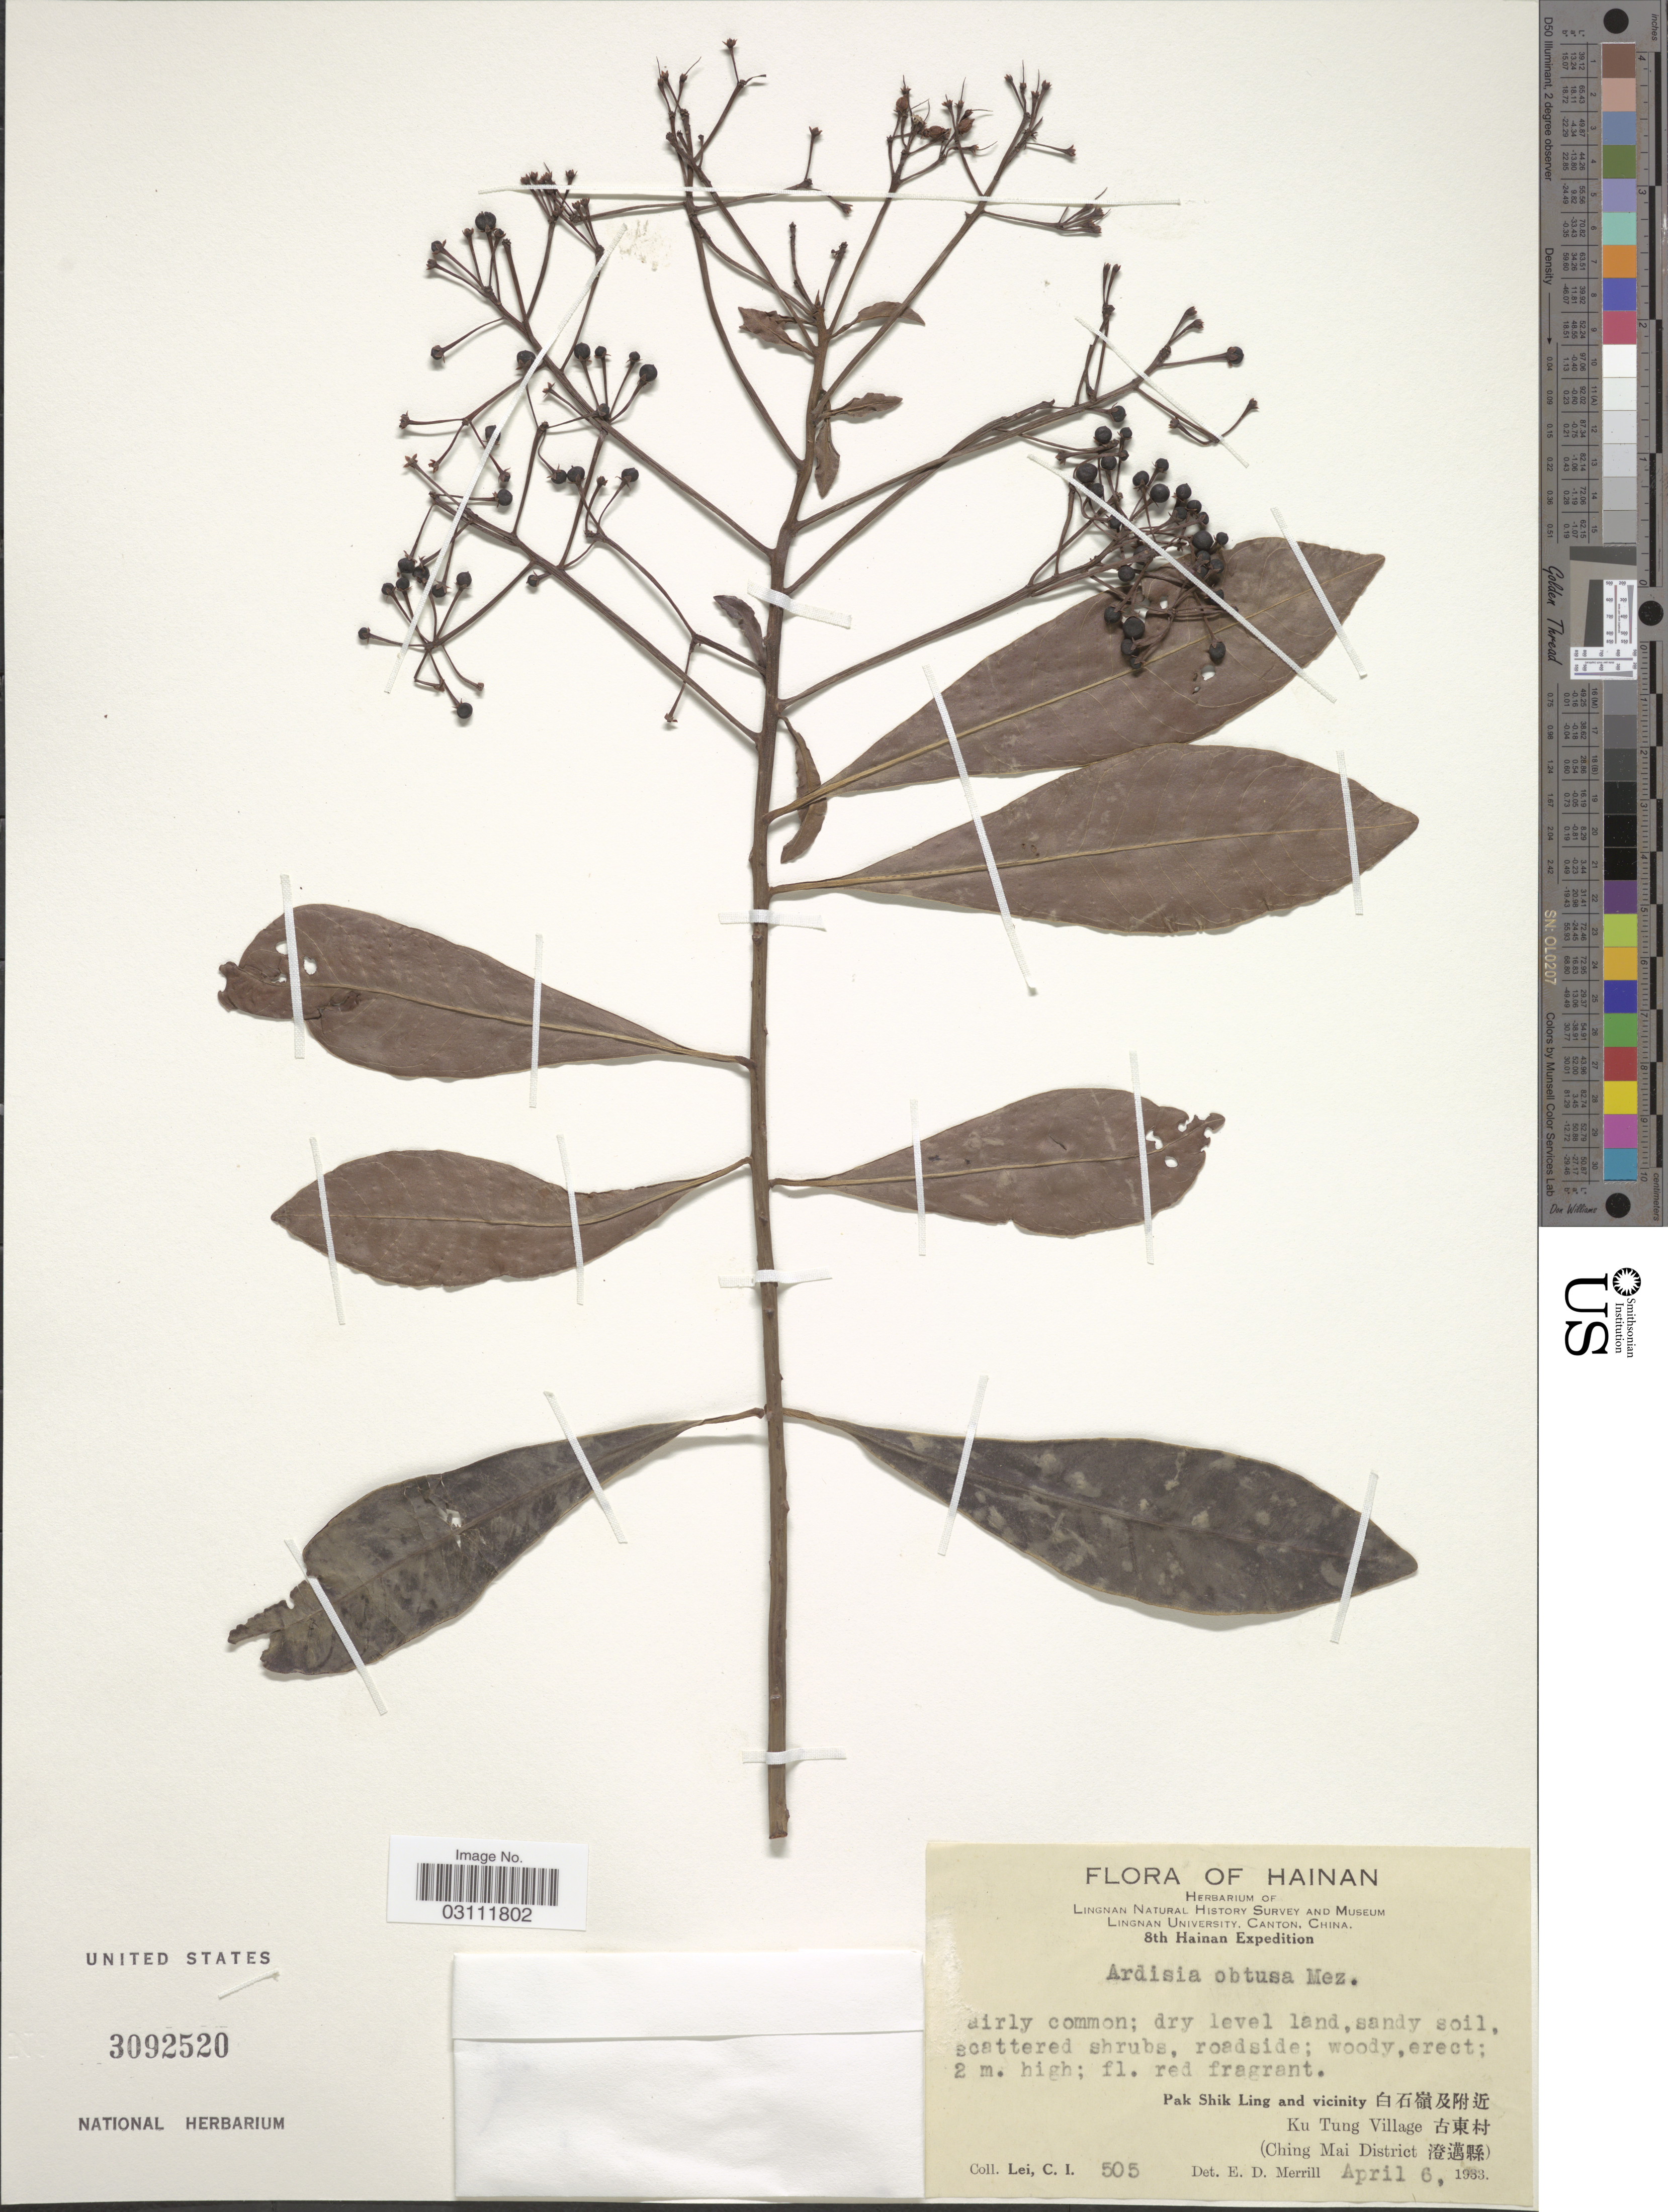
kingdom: Plantae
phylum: Tracheophyta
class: Magnoliopsida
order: Ericales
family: Primulaceae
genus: Ardisia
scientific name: Ardisia obtusa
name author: Mez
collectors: C. I. Lei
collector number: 505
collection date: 1933-04-06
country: China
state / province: Hainan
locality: Pak Shik Ling and vicinity. Ku Tung Village (Ching Mai District).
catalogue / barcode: US 3092520